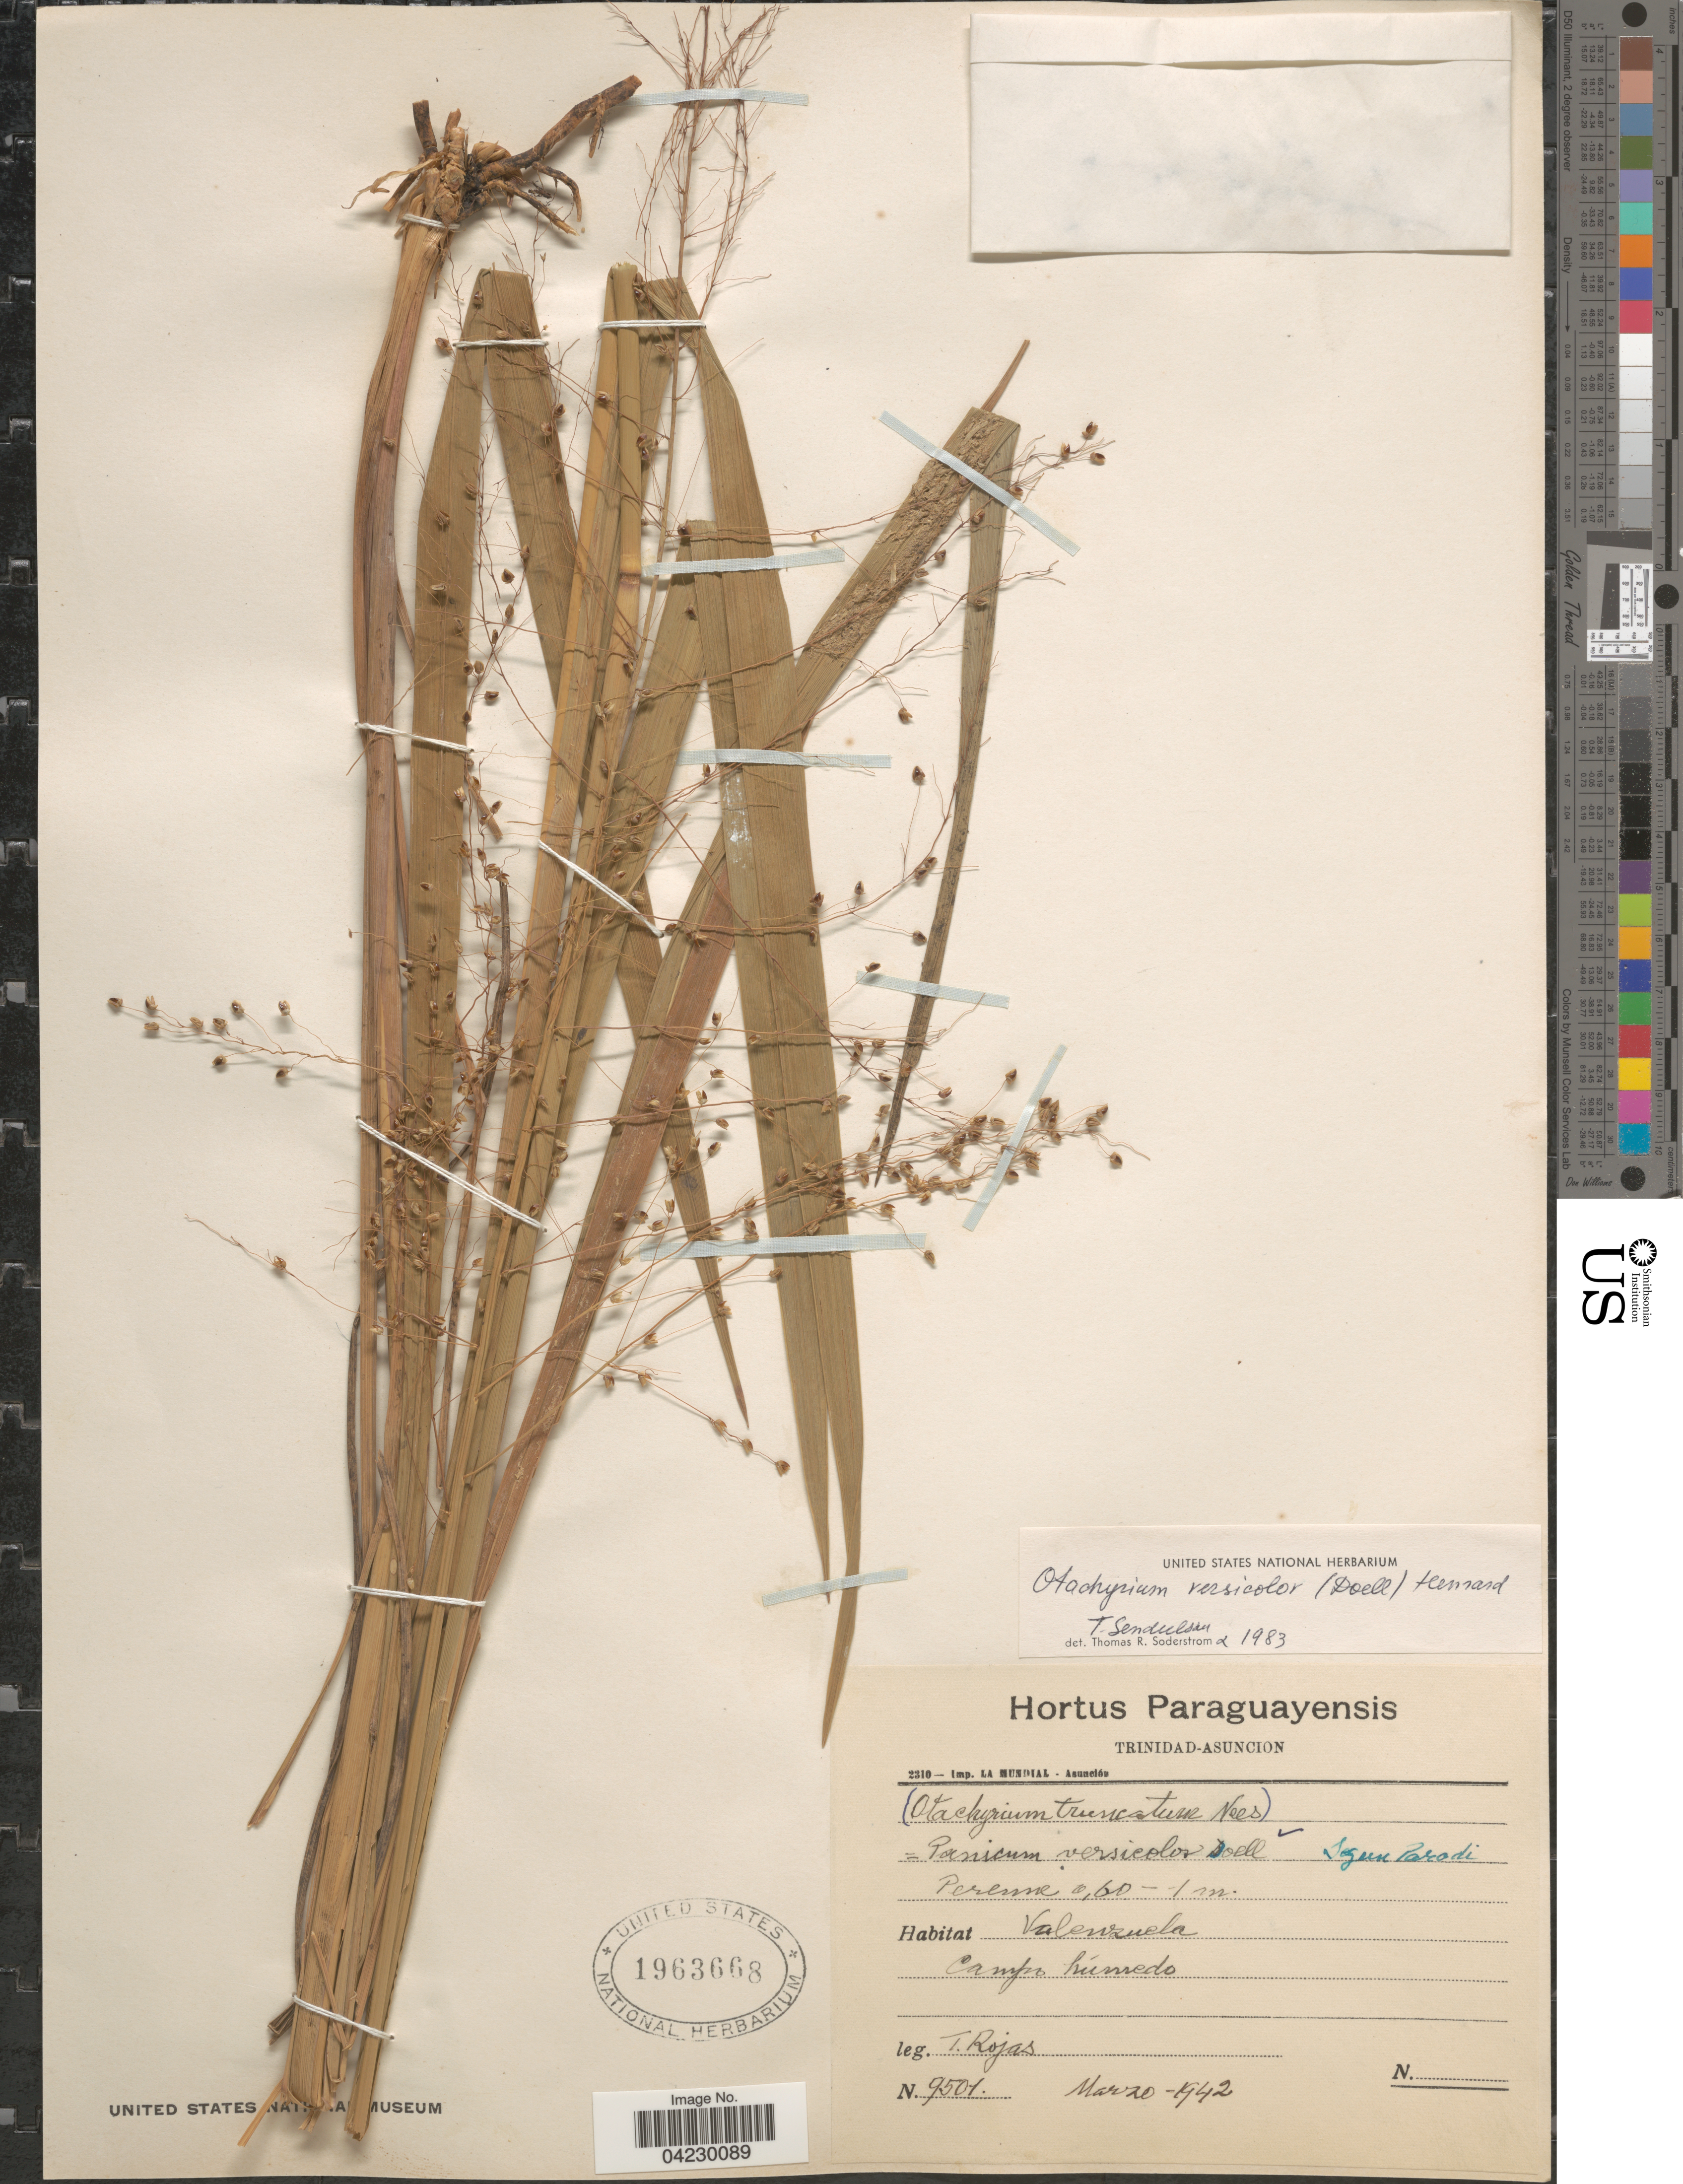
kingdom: Plantae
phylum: Tracheophyta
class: Liliopsida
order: Poales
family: Poaceae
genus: Otachyrium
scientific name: Otachyrium versicolor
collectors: T. Rojas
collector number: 9501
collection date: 1942-03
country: Paraguay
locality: Trinidad-Asuncion. Valenzuela. Campo húmedo.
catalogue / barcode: US 1963668